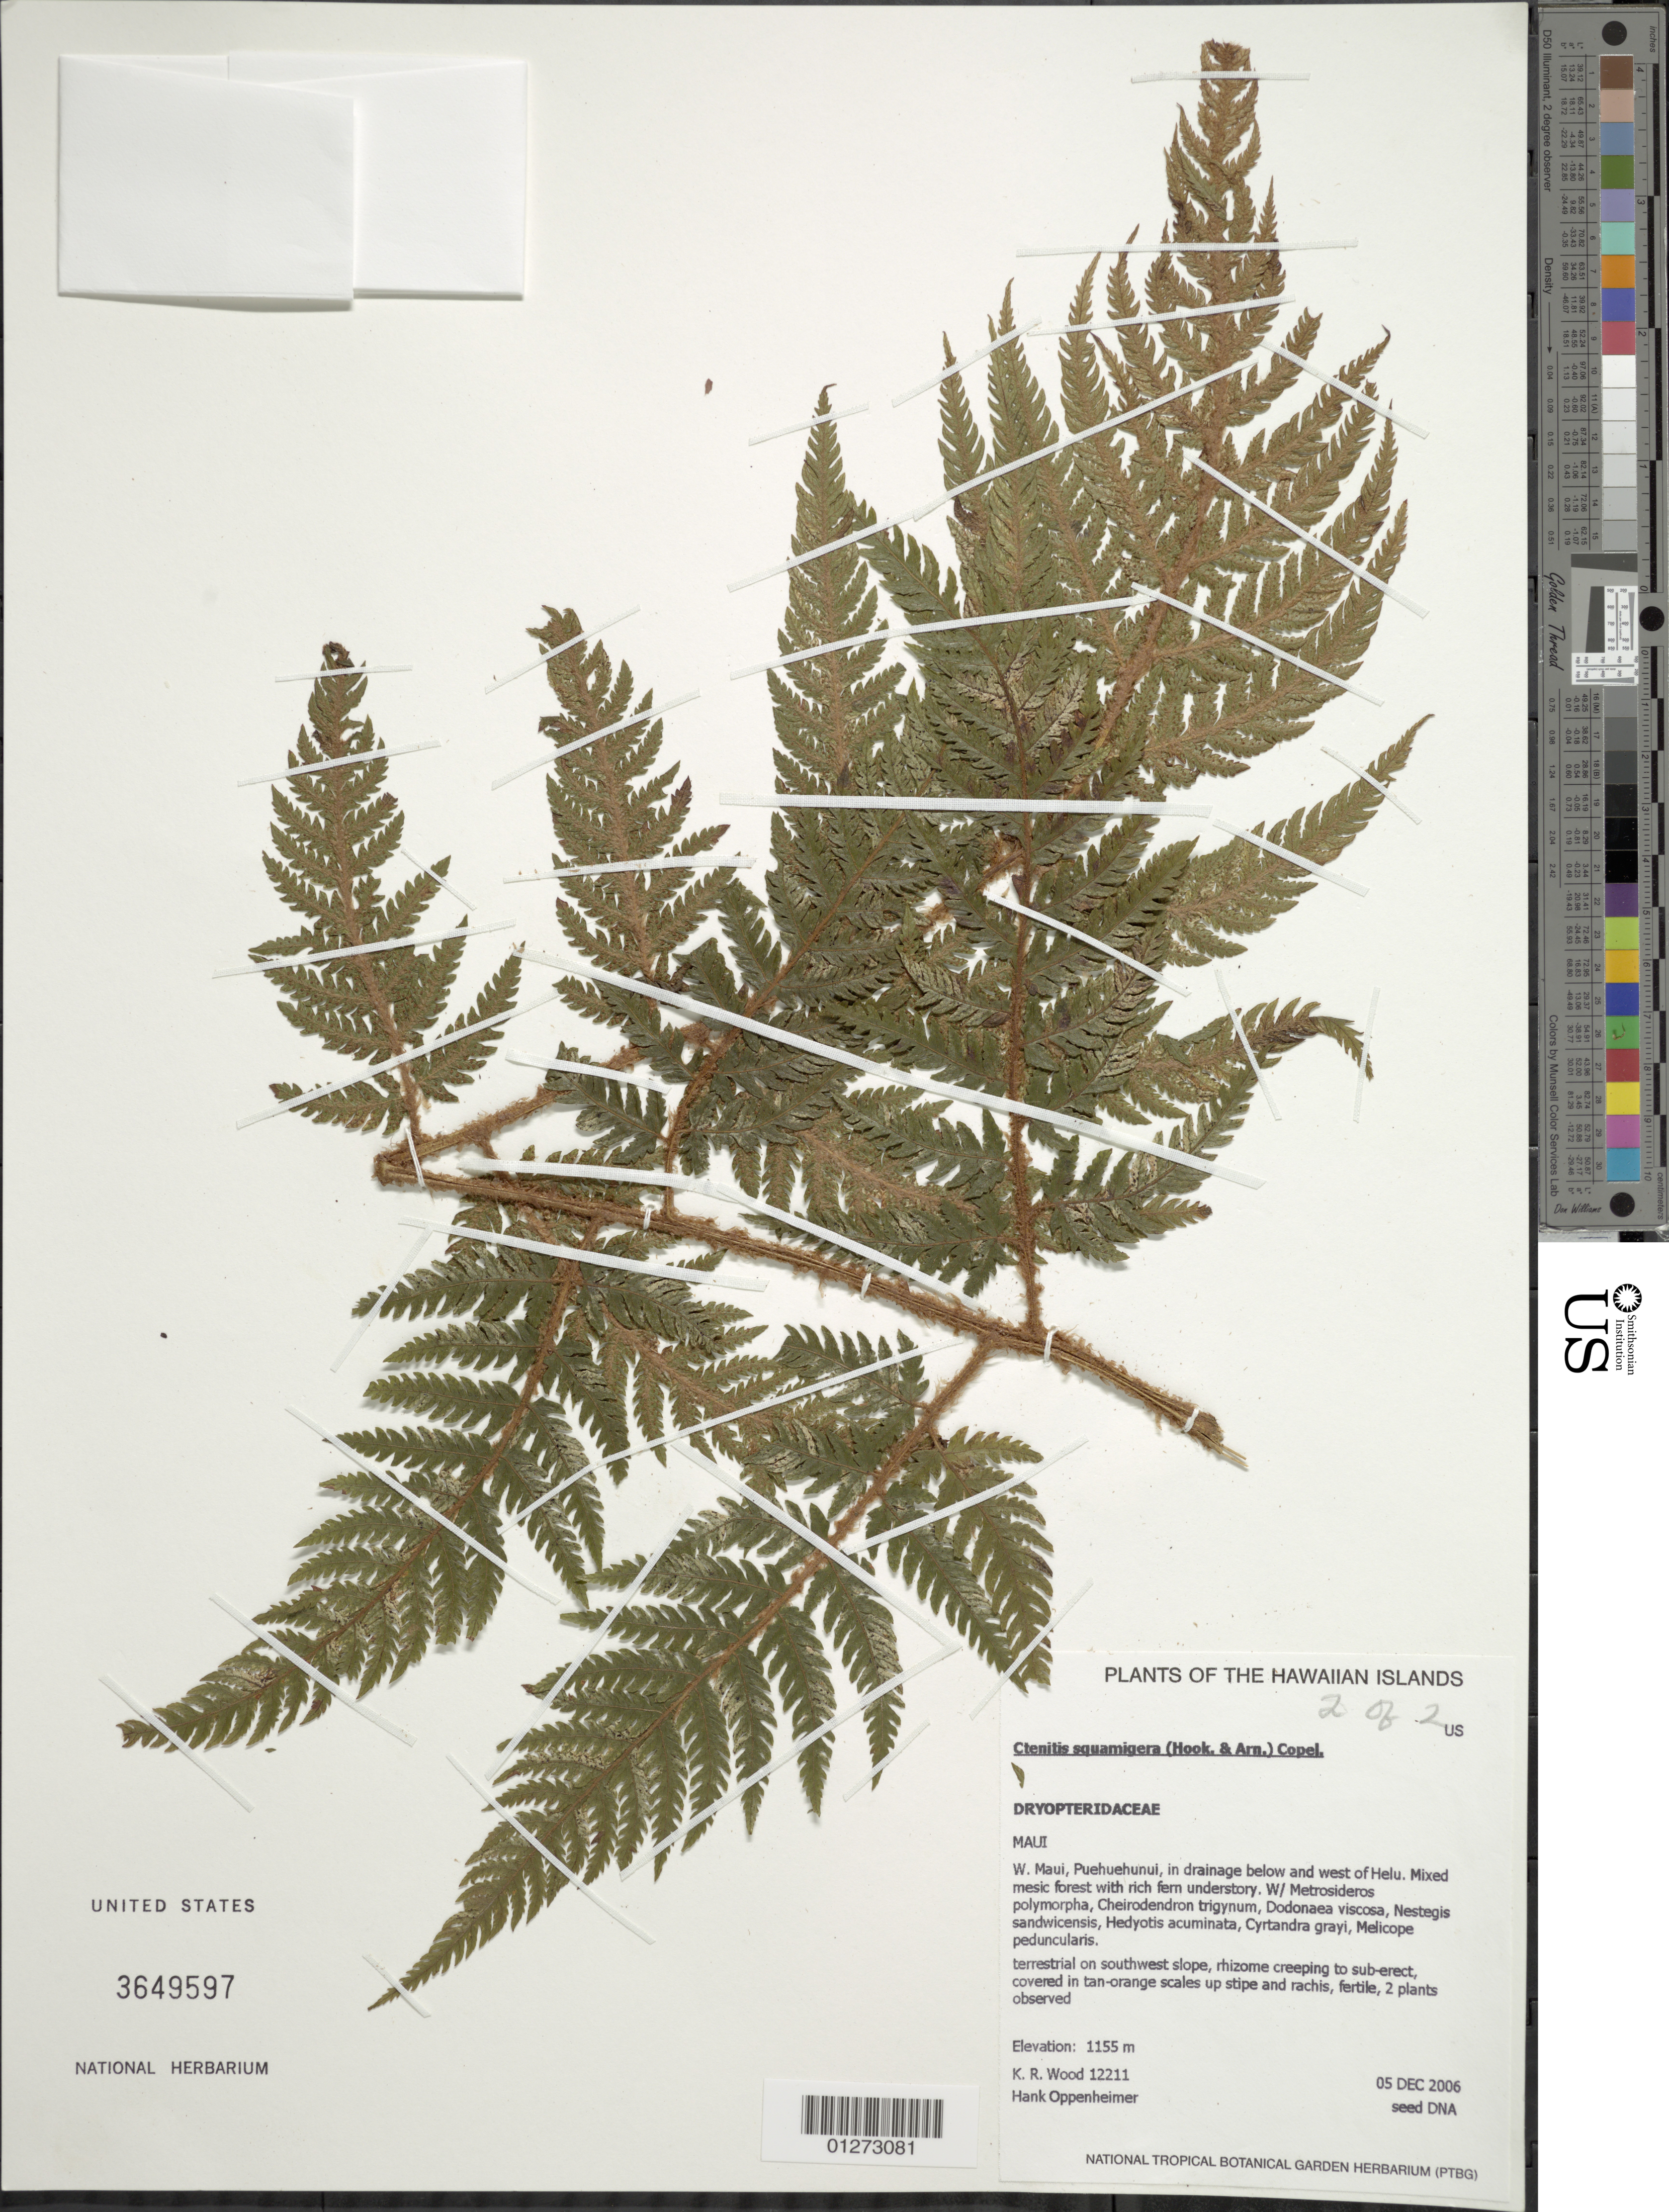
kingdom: Plantae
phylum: Tracheophyta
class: Polypodiopsida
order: Polypodiales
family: Dryopteridaceae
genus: Ctenitis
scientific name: Ctenitis squamigera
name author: (Hook. & Arn.) Copel.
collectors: K. R. Wood & H. L. Oppenheimer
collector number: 12211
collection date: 2006-12-05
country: United States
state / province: Hawaii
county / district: Maui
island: Maui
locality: W. Maui, Puehuehunui, in drainage below and west of Helu.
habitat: Mixed mesic forest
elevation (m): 1155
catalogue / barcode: US 3649596